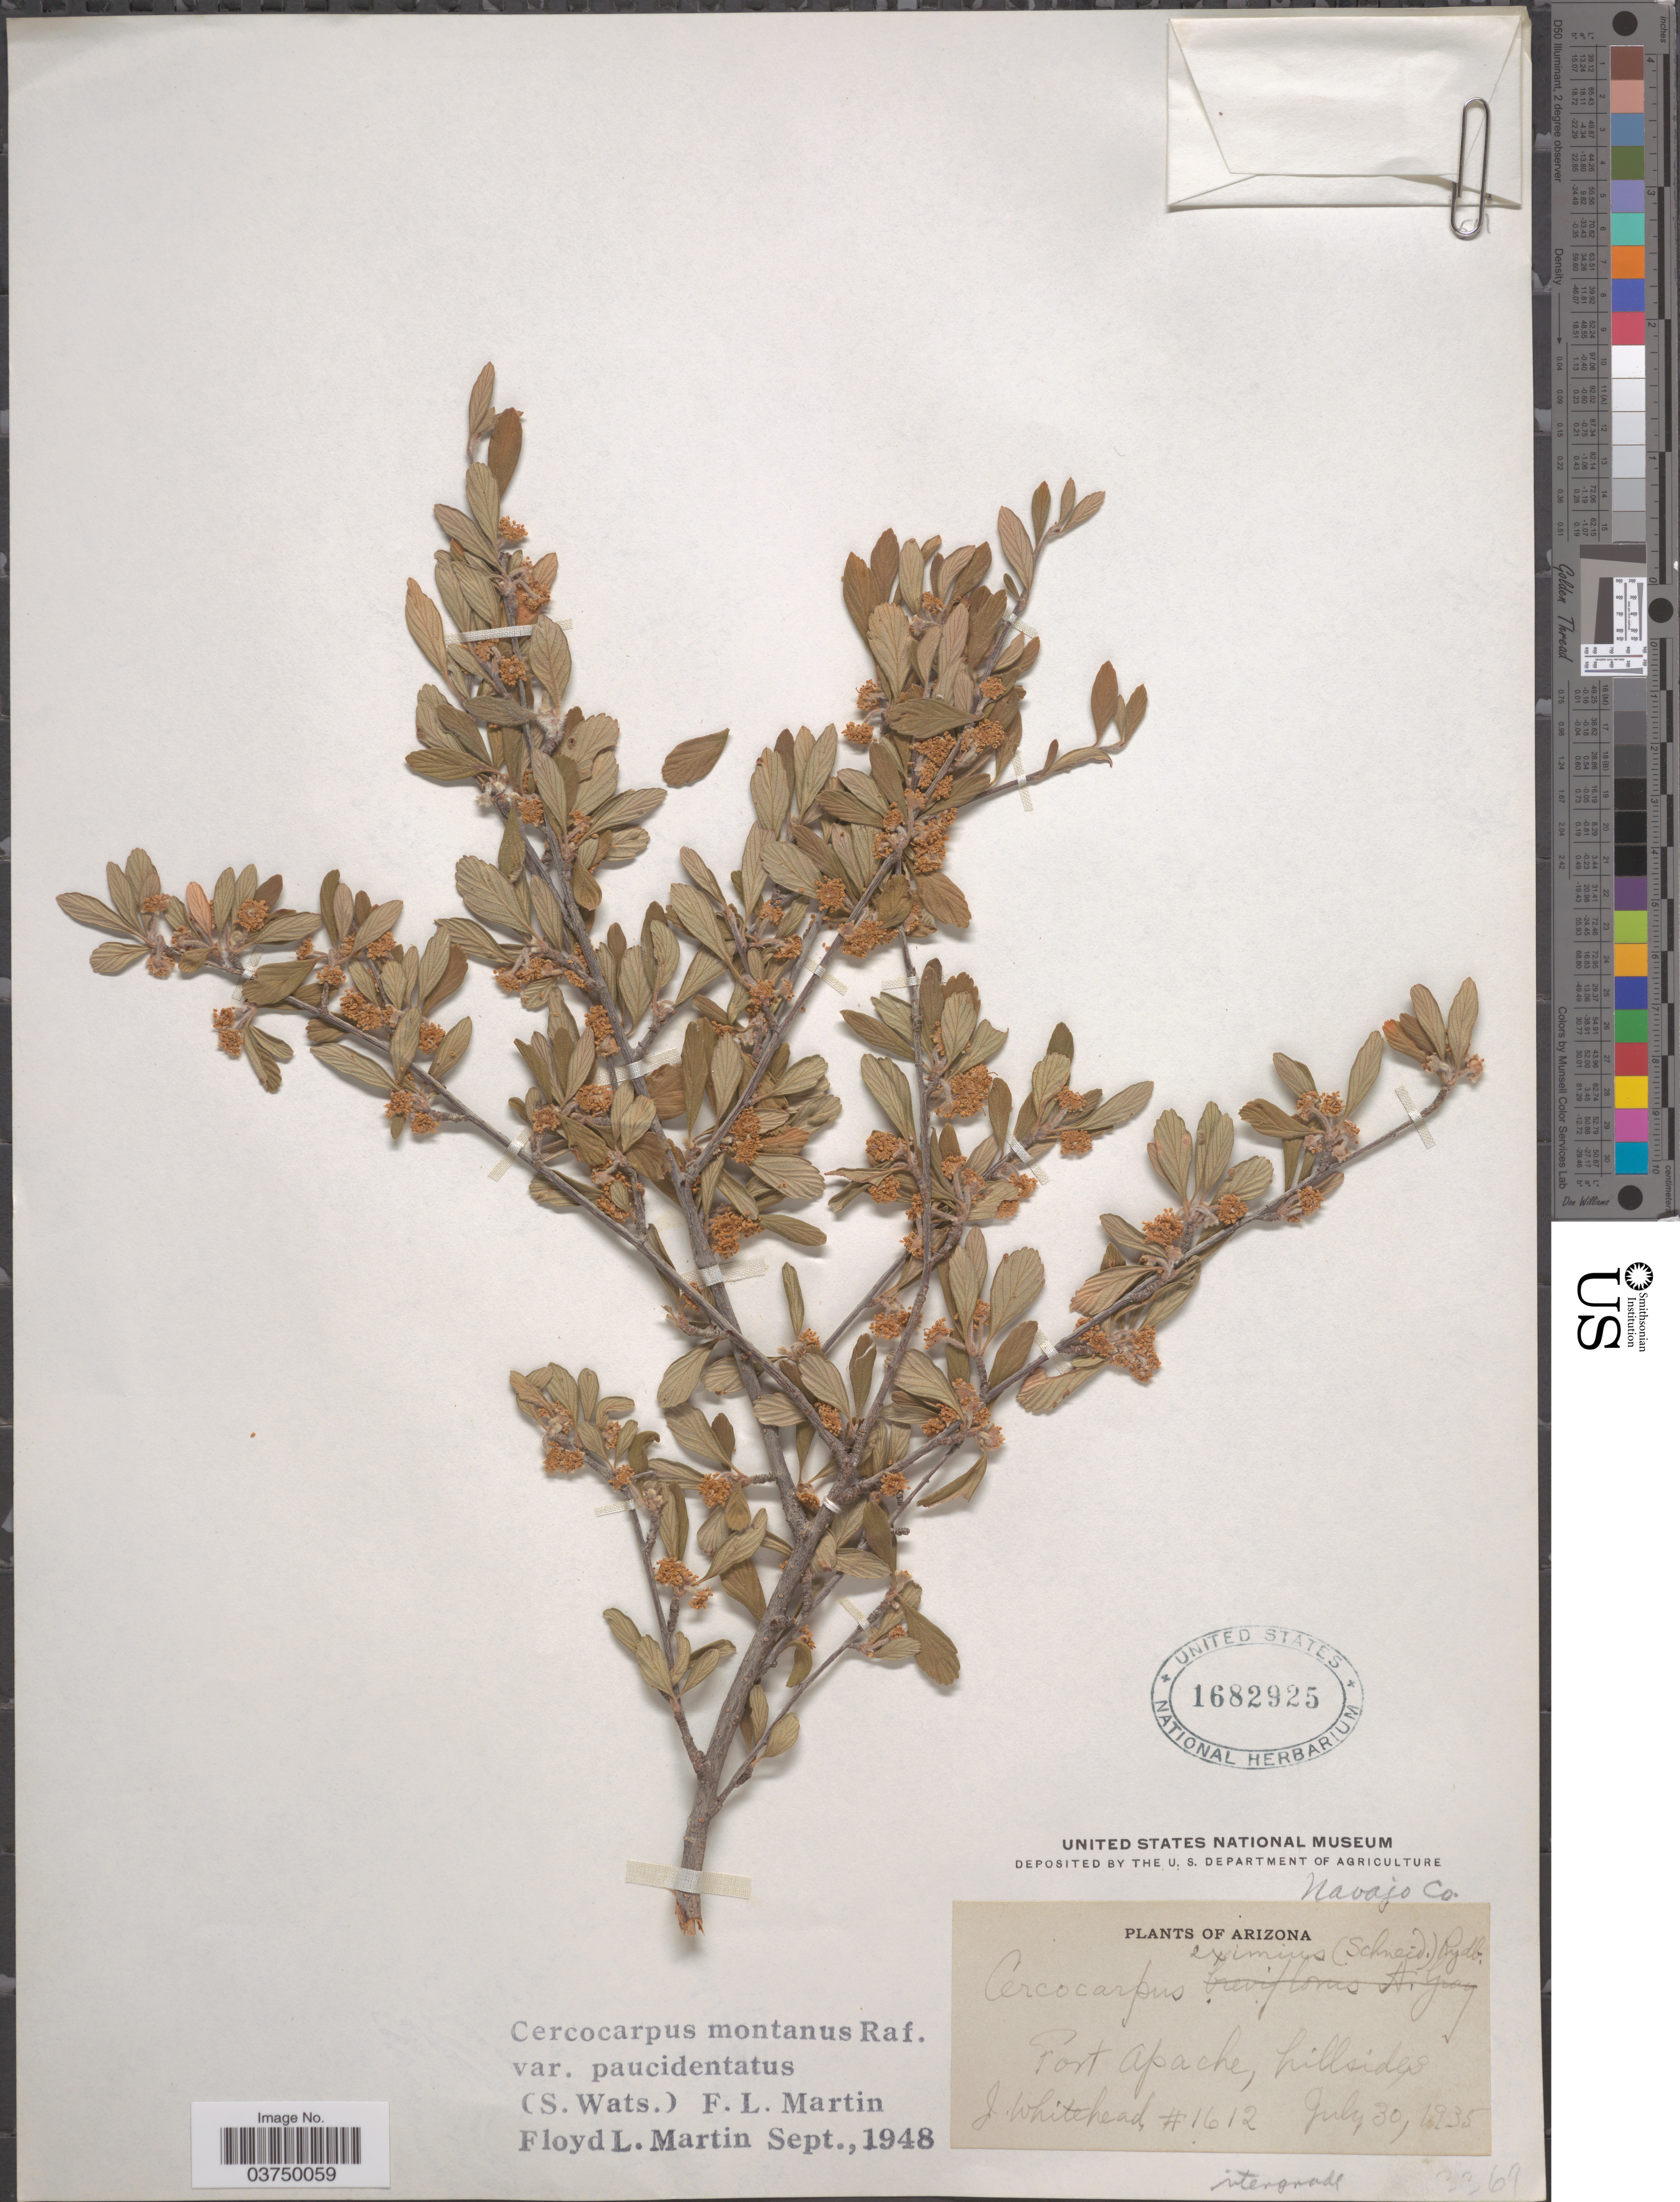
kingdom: Plantae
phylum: Tracheophyta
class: Magnoliopsida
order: Rosales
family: Rosaceae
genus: Cercocarpus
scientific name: Cercocarpus montanus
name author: Raf.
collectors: J. Whitehead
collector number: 1612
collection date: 1935-07-30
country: United States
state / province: Arizona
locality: Fort Apache, hillsides. Navajo Co.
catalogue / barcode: US 1682925